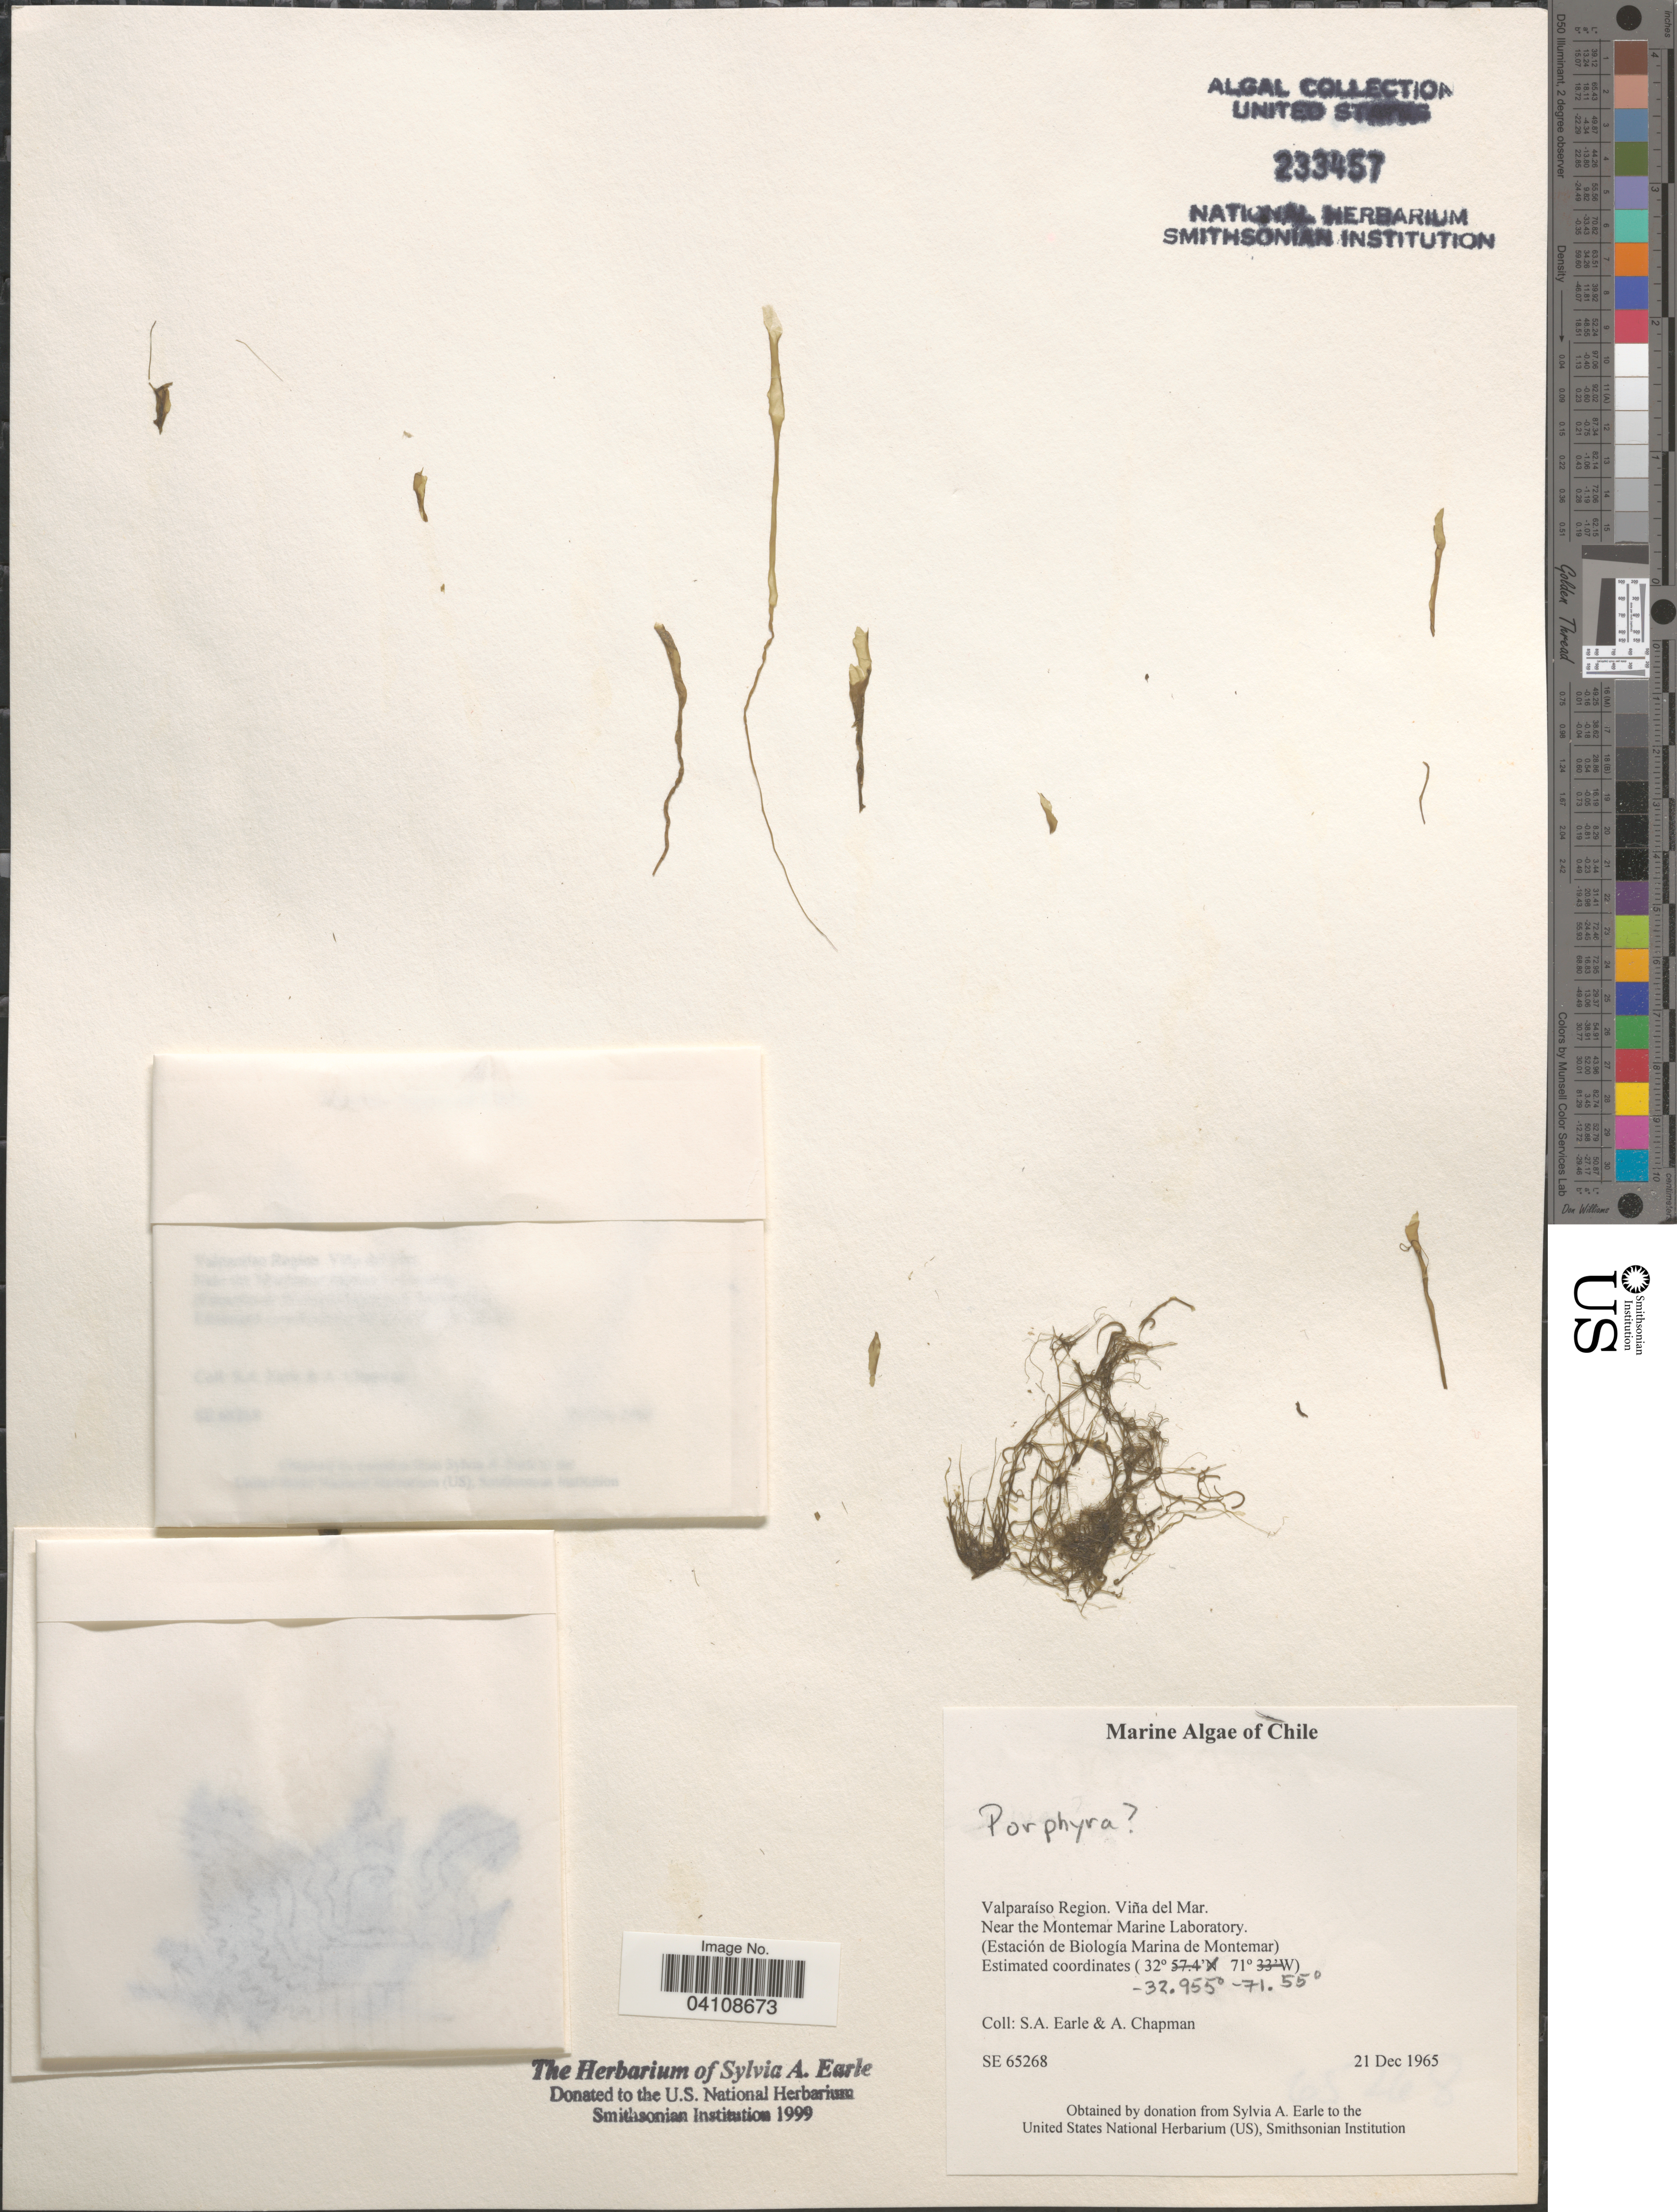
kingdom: Plantae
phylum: Rhodophyta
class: Bangiophyceae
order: Bangiales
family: Bangiaceae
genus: Porphyra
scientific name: Porphyra sp.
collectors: S. A. Earle & A. Chapman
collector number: SE65268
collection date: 1965-12-21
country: Chile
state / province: Valparaíso (V)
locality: Valparaíso Region. Viña del Mar. Near the Montemar Marine Laboratory. (Estación de Biología Marina de Montemar).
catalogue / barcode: US 233457